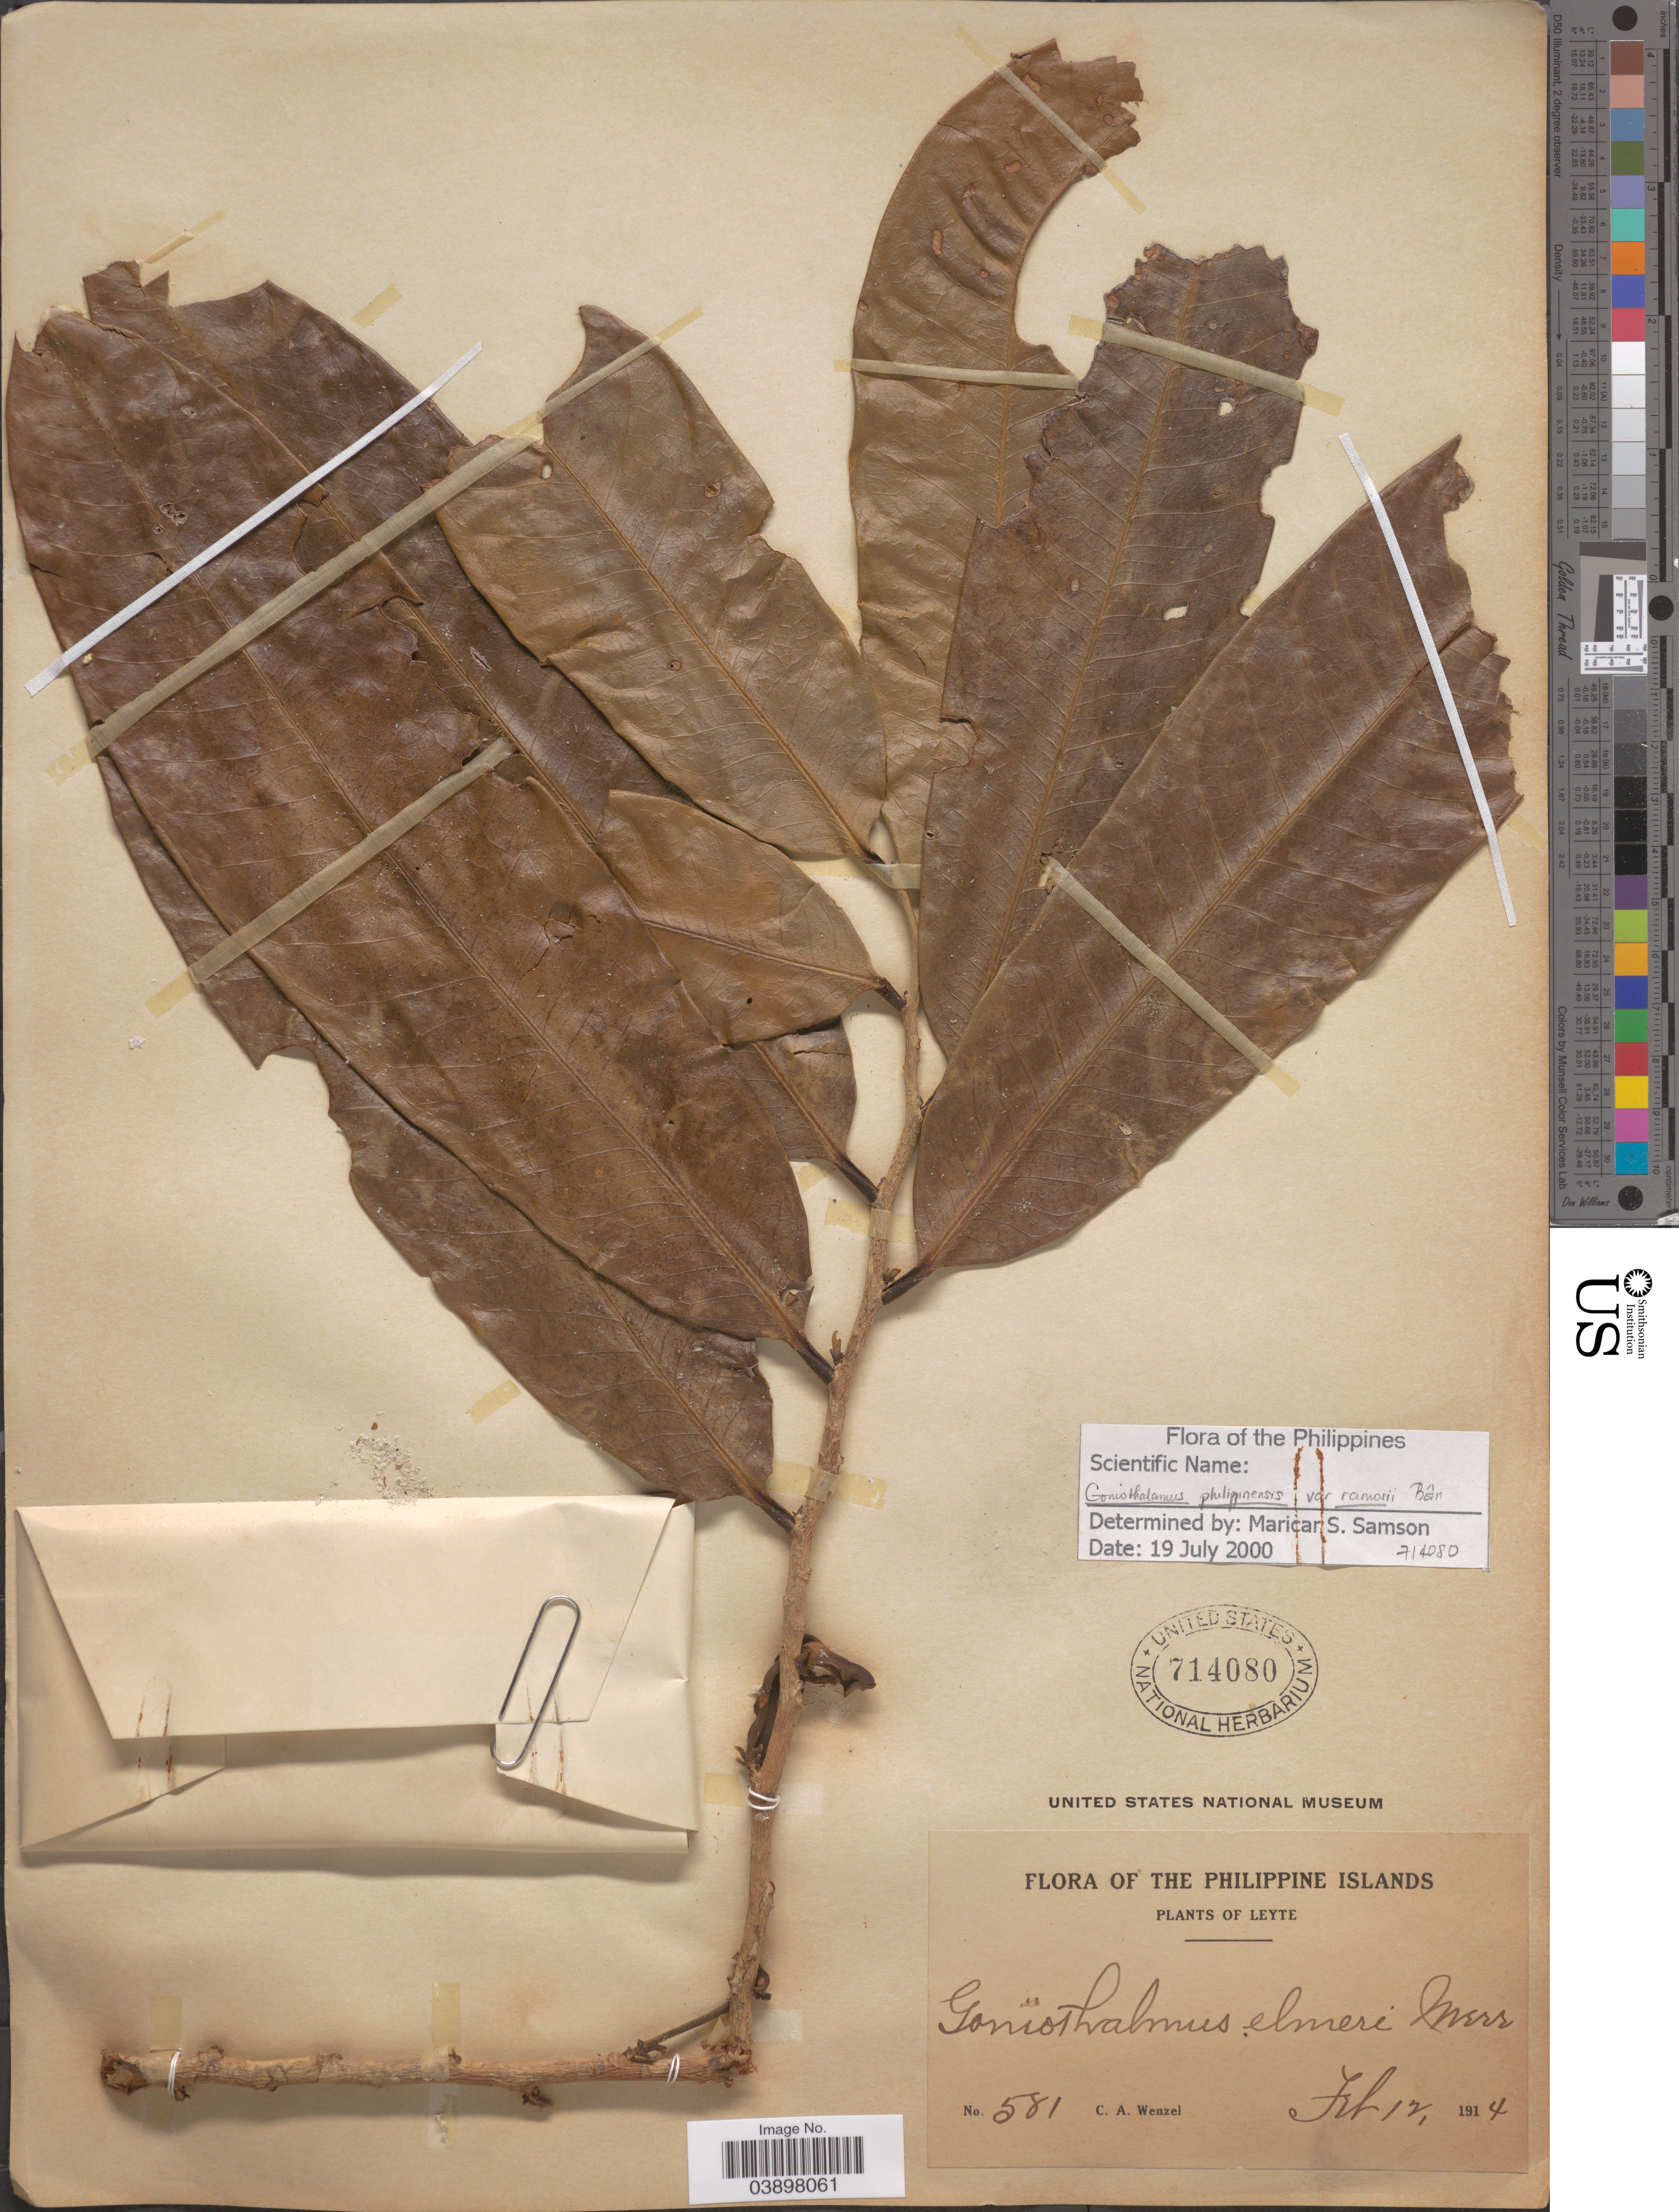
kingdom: Plantae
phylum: Tracheophyta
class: Magnoliopsida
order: Magnoliales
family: Annonaceae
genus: Goniothalamus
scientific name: Goniothalamus philippinensis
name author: Merr.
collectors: C. Wenzel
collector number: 581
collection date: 1914-02-12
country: Philippines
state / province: Eastern Visayas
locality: Leyte.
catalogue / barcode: US 714080